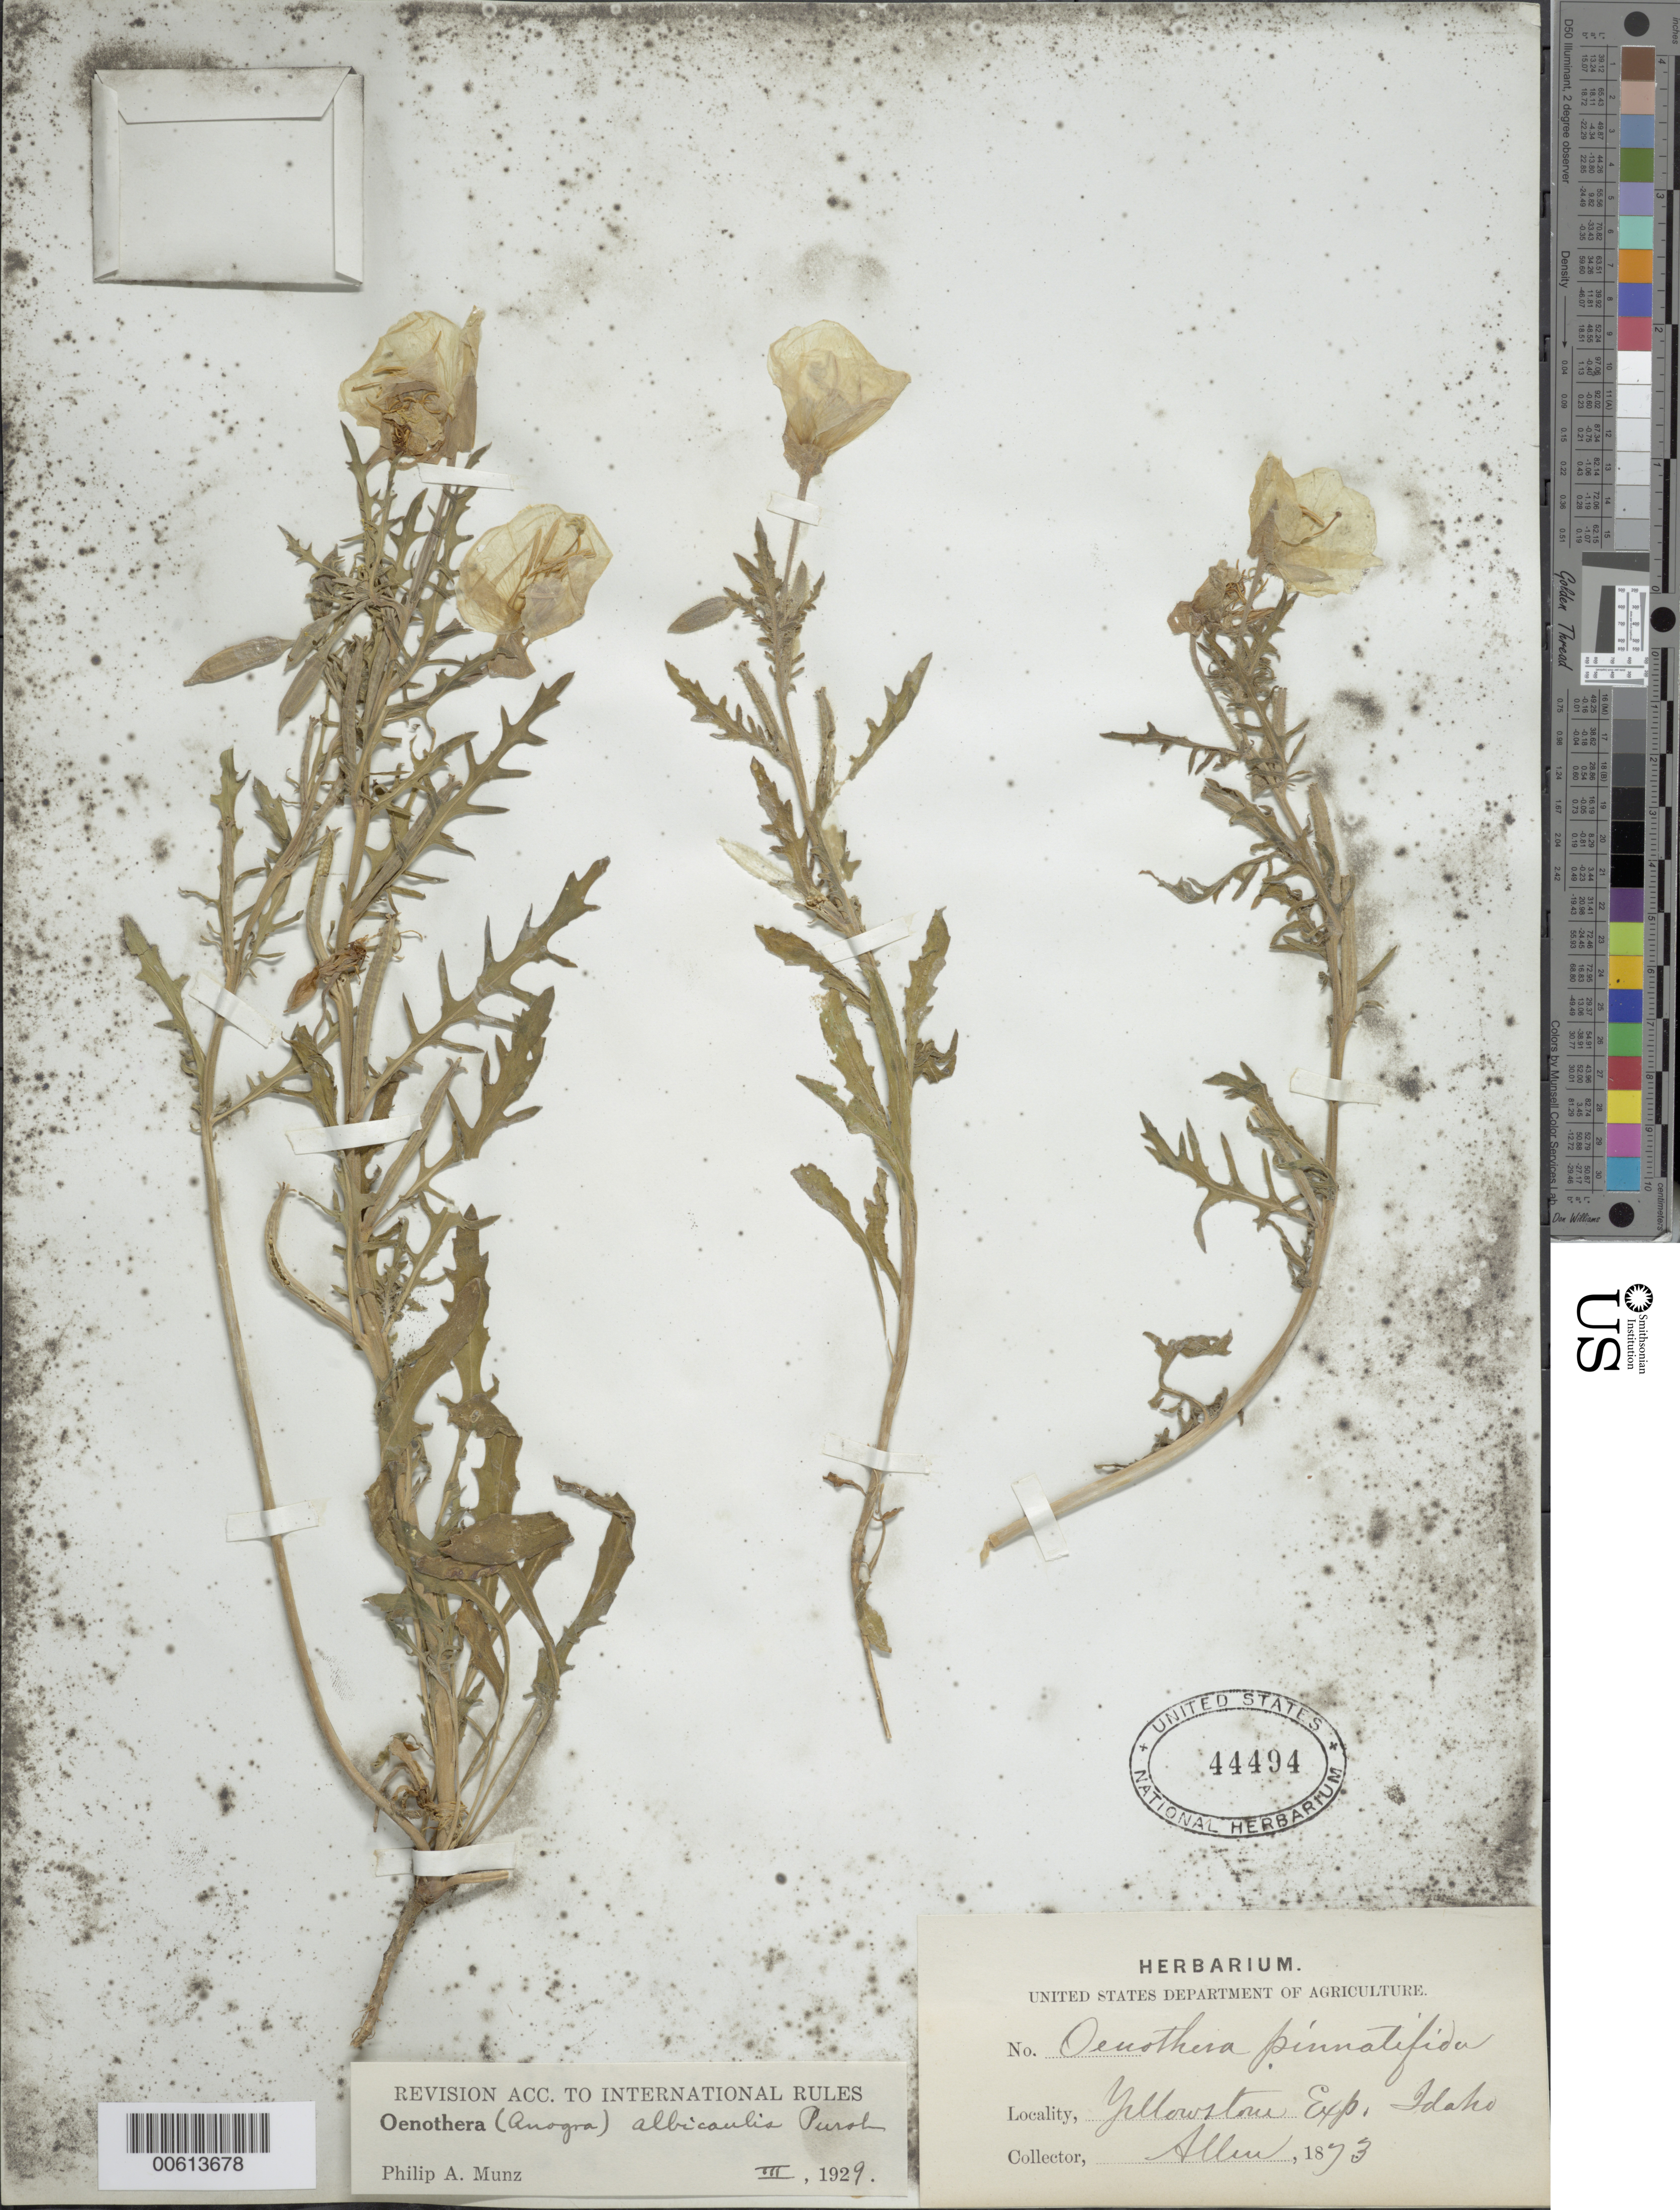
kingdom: Plantae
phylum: Tracheophyta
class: Magnoliopsida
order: Myrtales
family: Onagraceae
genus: Oenothera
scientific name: Oenothera albicaulis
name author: Pursh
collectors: -- Allen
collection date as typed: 1873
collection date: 1873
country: United States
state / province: Idaho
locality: Yellowstone Exp.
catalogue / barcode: US 44494